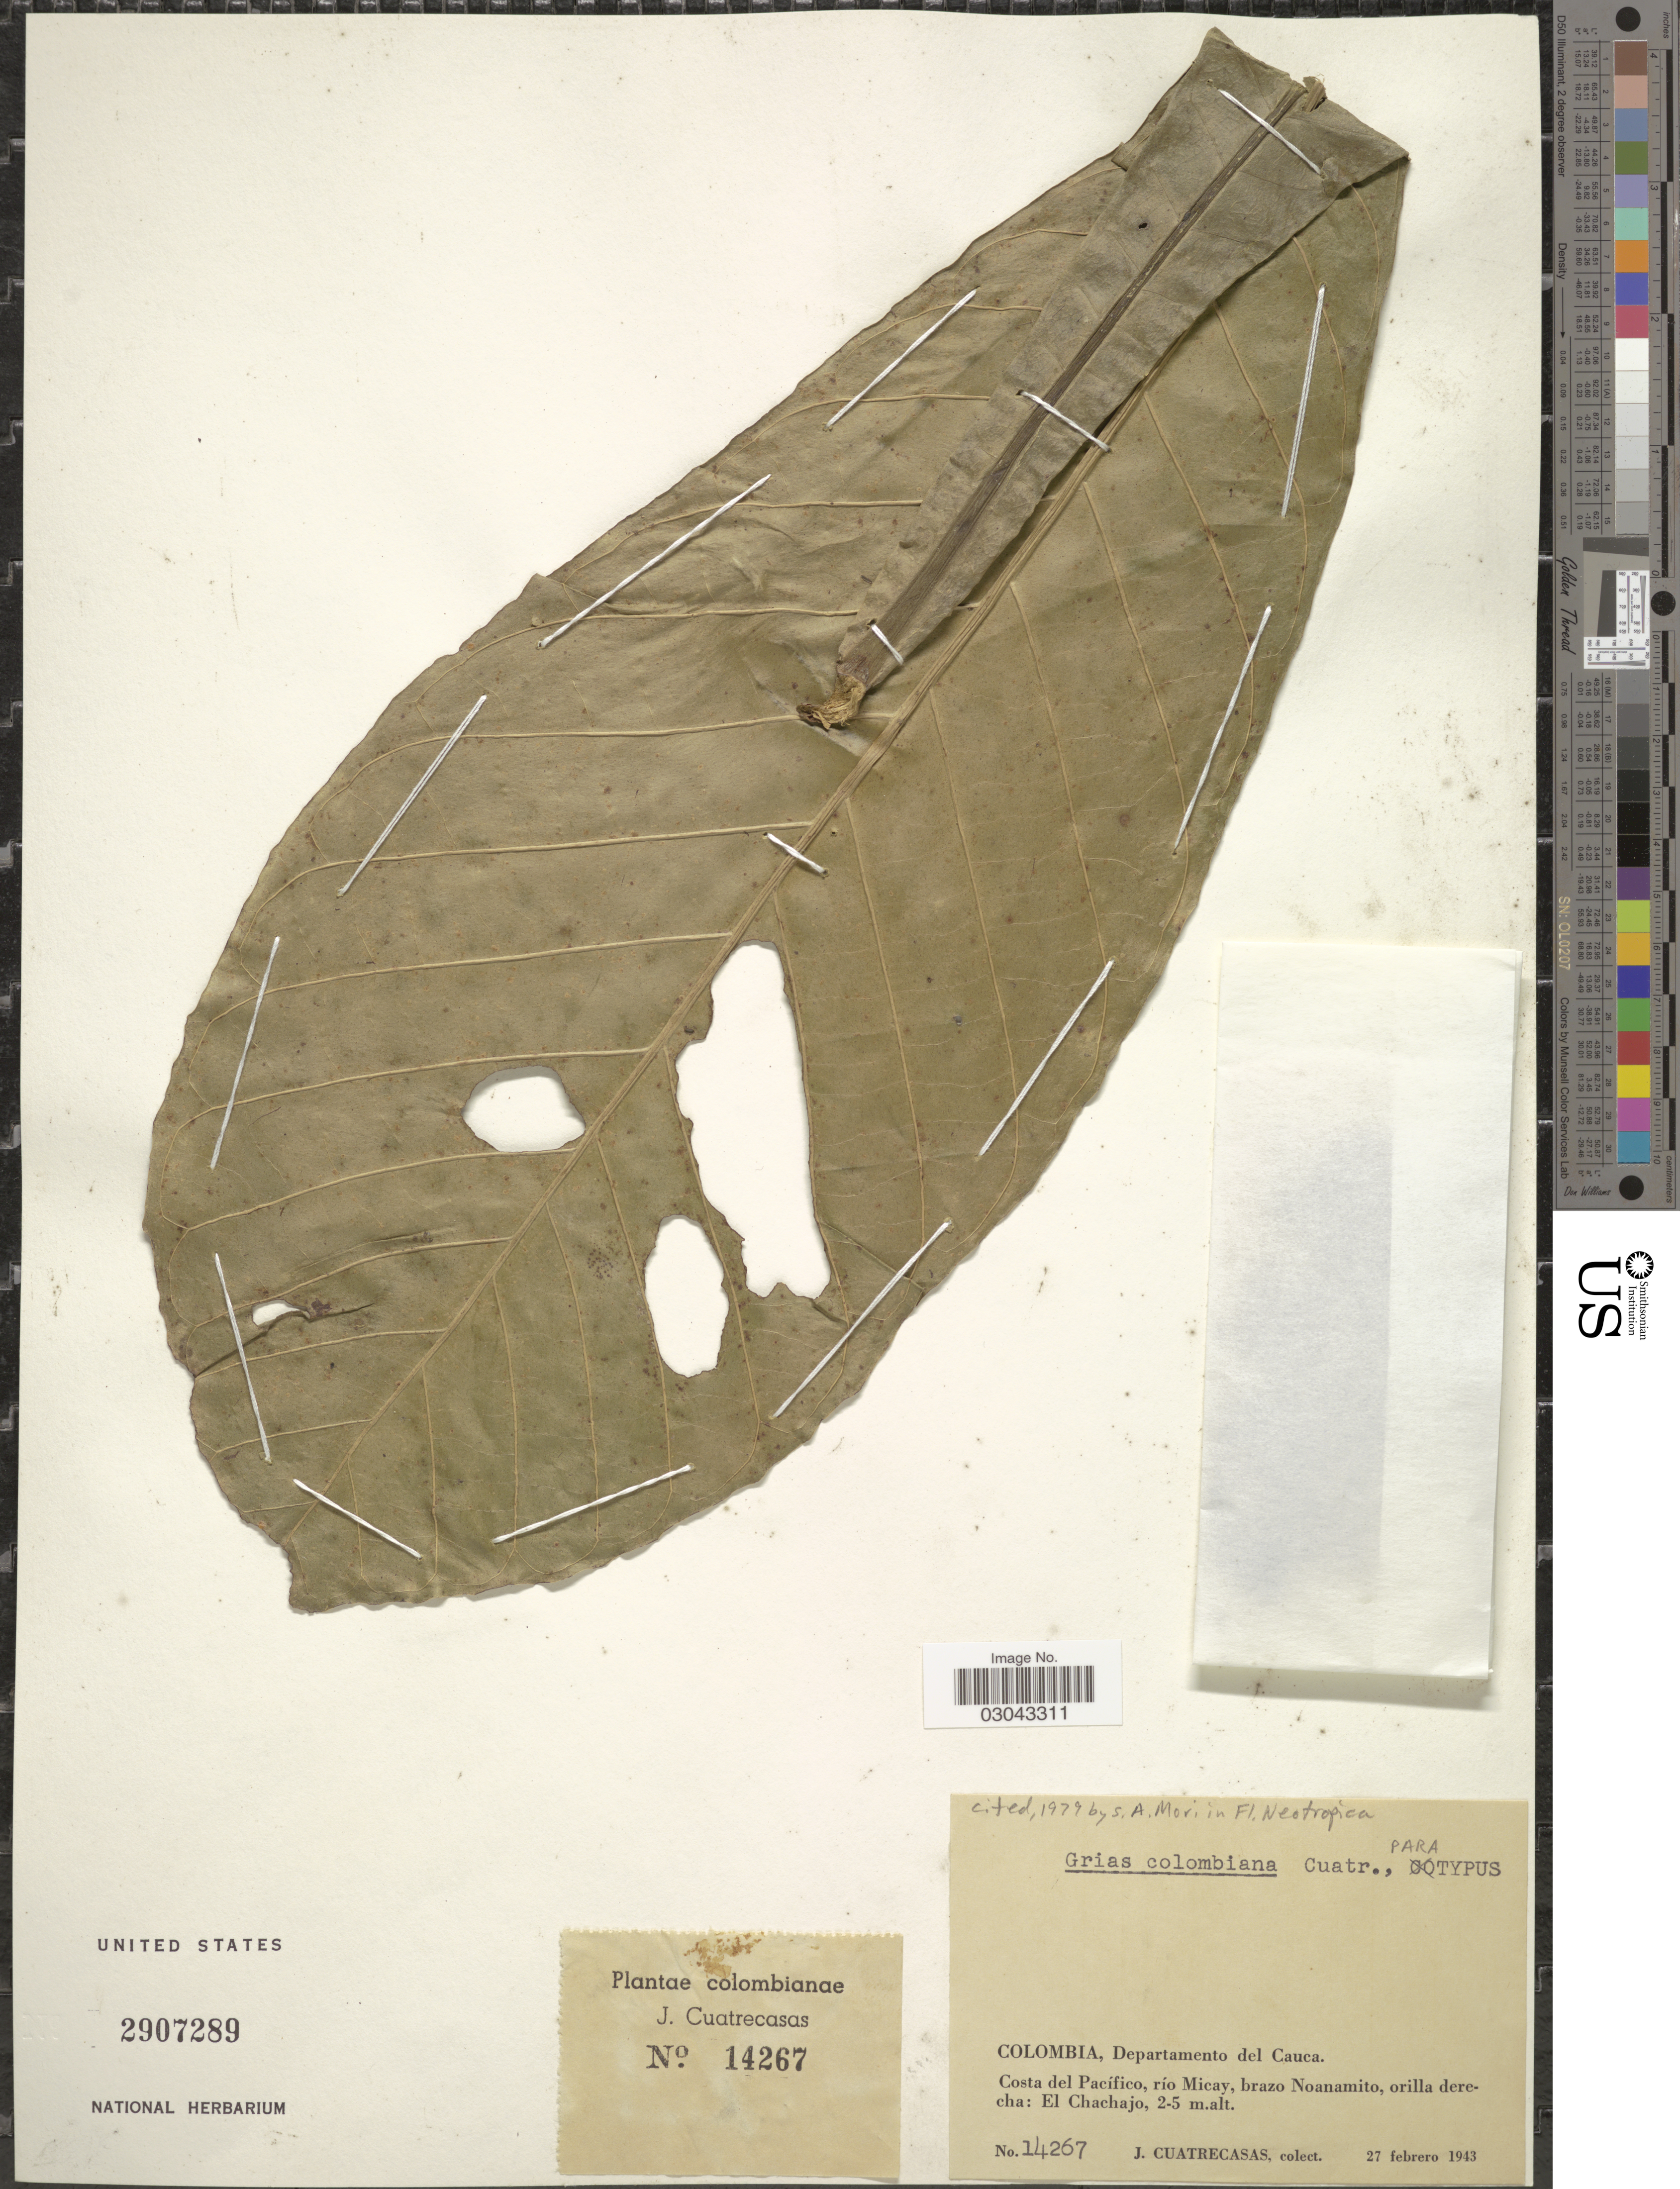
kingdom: Plantae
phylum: Tracheophyta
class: Magnoliopsida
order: Ericales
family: Lecythidaceae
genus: Grias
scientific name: Grias colombiana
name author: Cuatrec.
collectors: J. Cuatrecasas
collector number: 14267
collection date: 1943-02-27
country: Colombia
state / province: Cauca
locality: Departamento del Cauca, Costa del Pacífico, río Micay, brazo Noanamito, orilla derecha: El Chachajo.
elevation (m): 2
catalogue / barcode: US 2907289